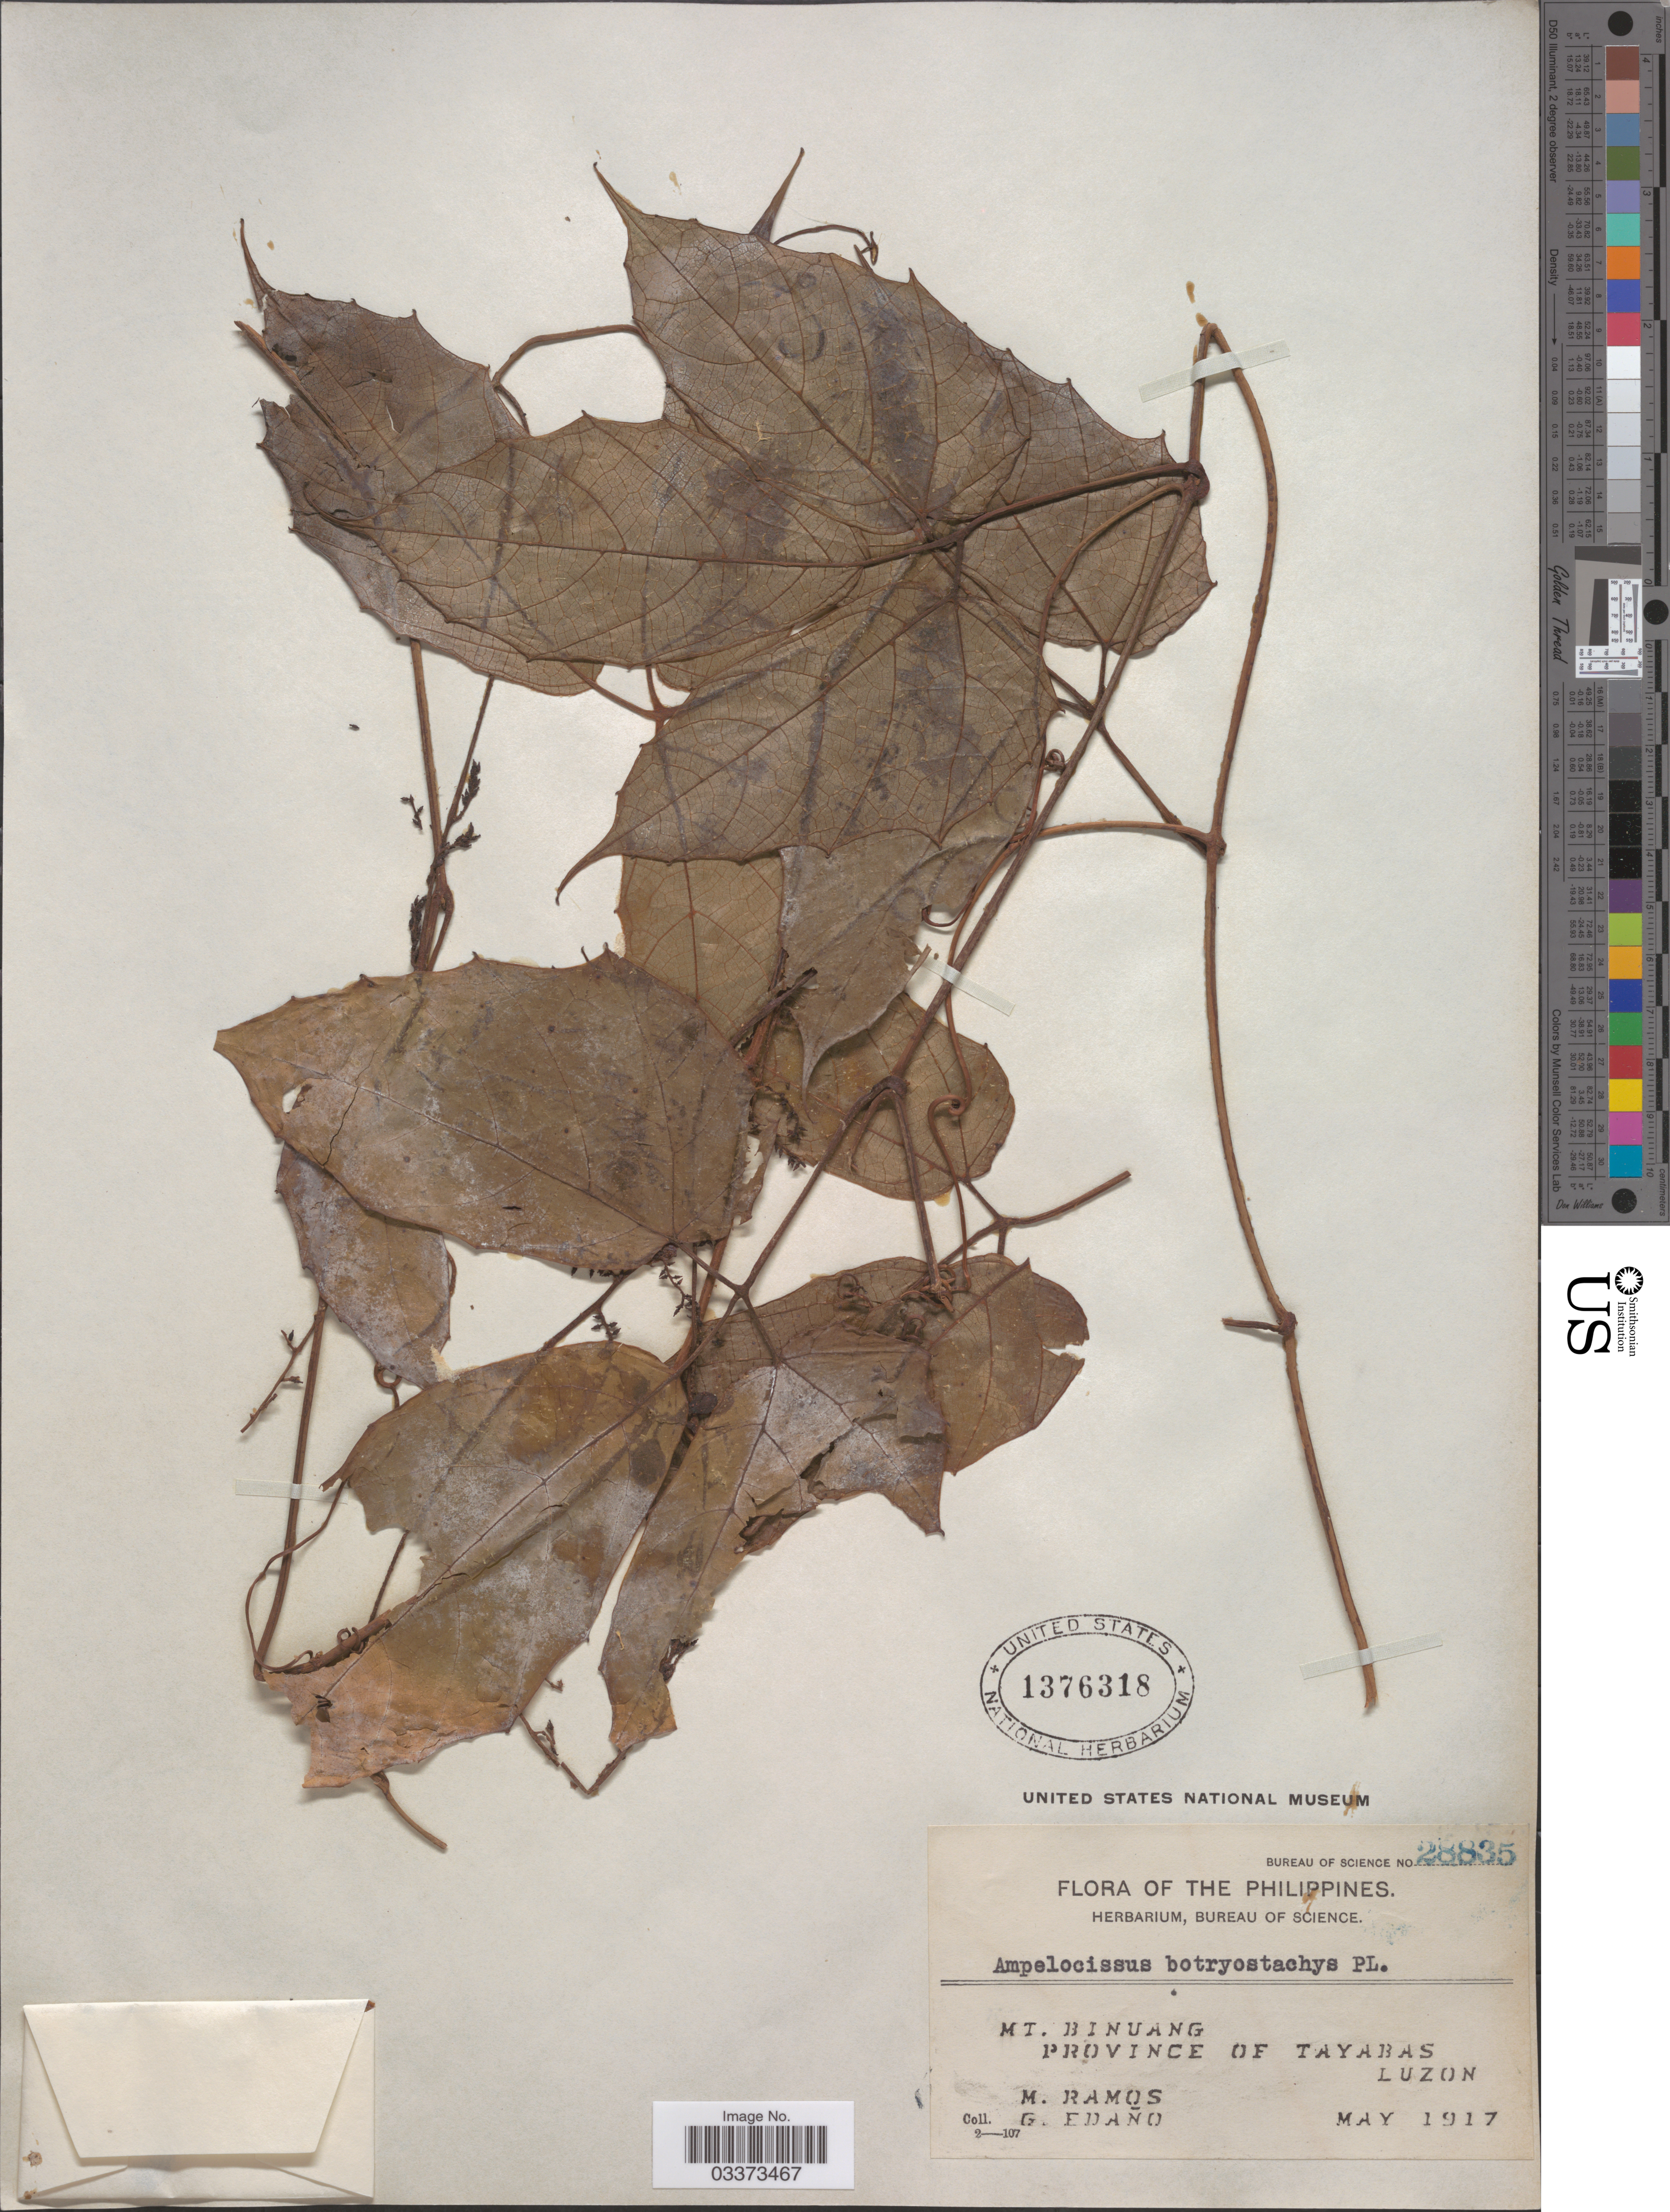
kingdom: Plantae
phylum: Tracheophyta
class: Magnoliopsida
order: Vitales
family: Vitaceae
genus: Ampelocissus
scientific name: Ampelocissus botryostachys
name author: Planch.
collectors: M. Ramos & G. Edaño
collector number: Bureau of Science 28835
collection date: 1917-05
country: Philippines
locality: Mt. Binuang. Province of Tayabas, Luzon.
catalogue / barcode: US 1376318